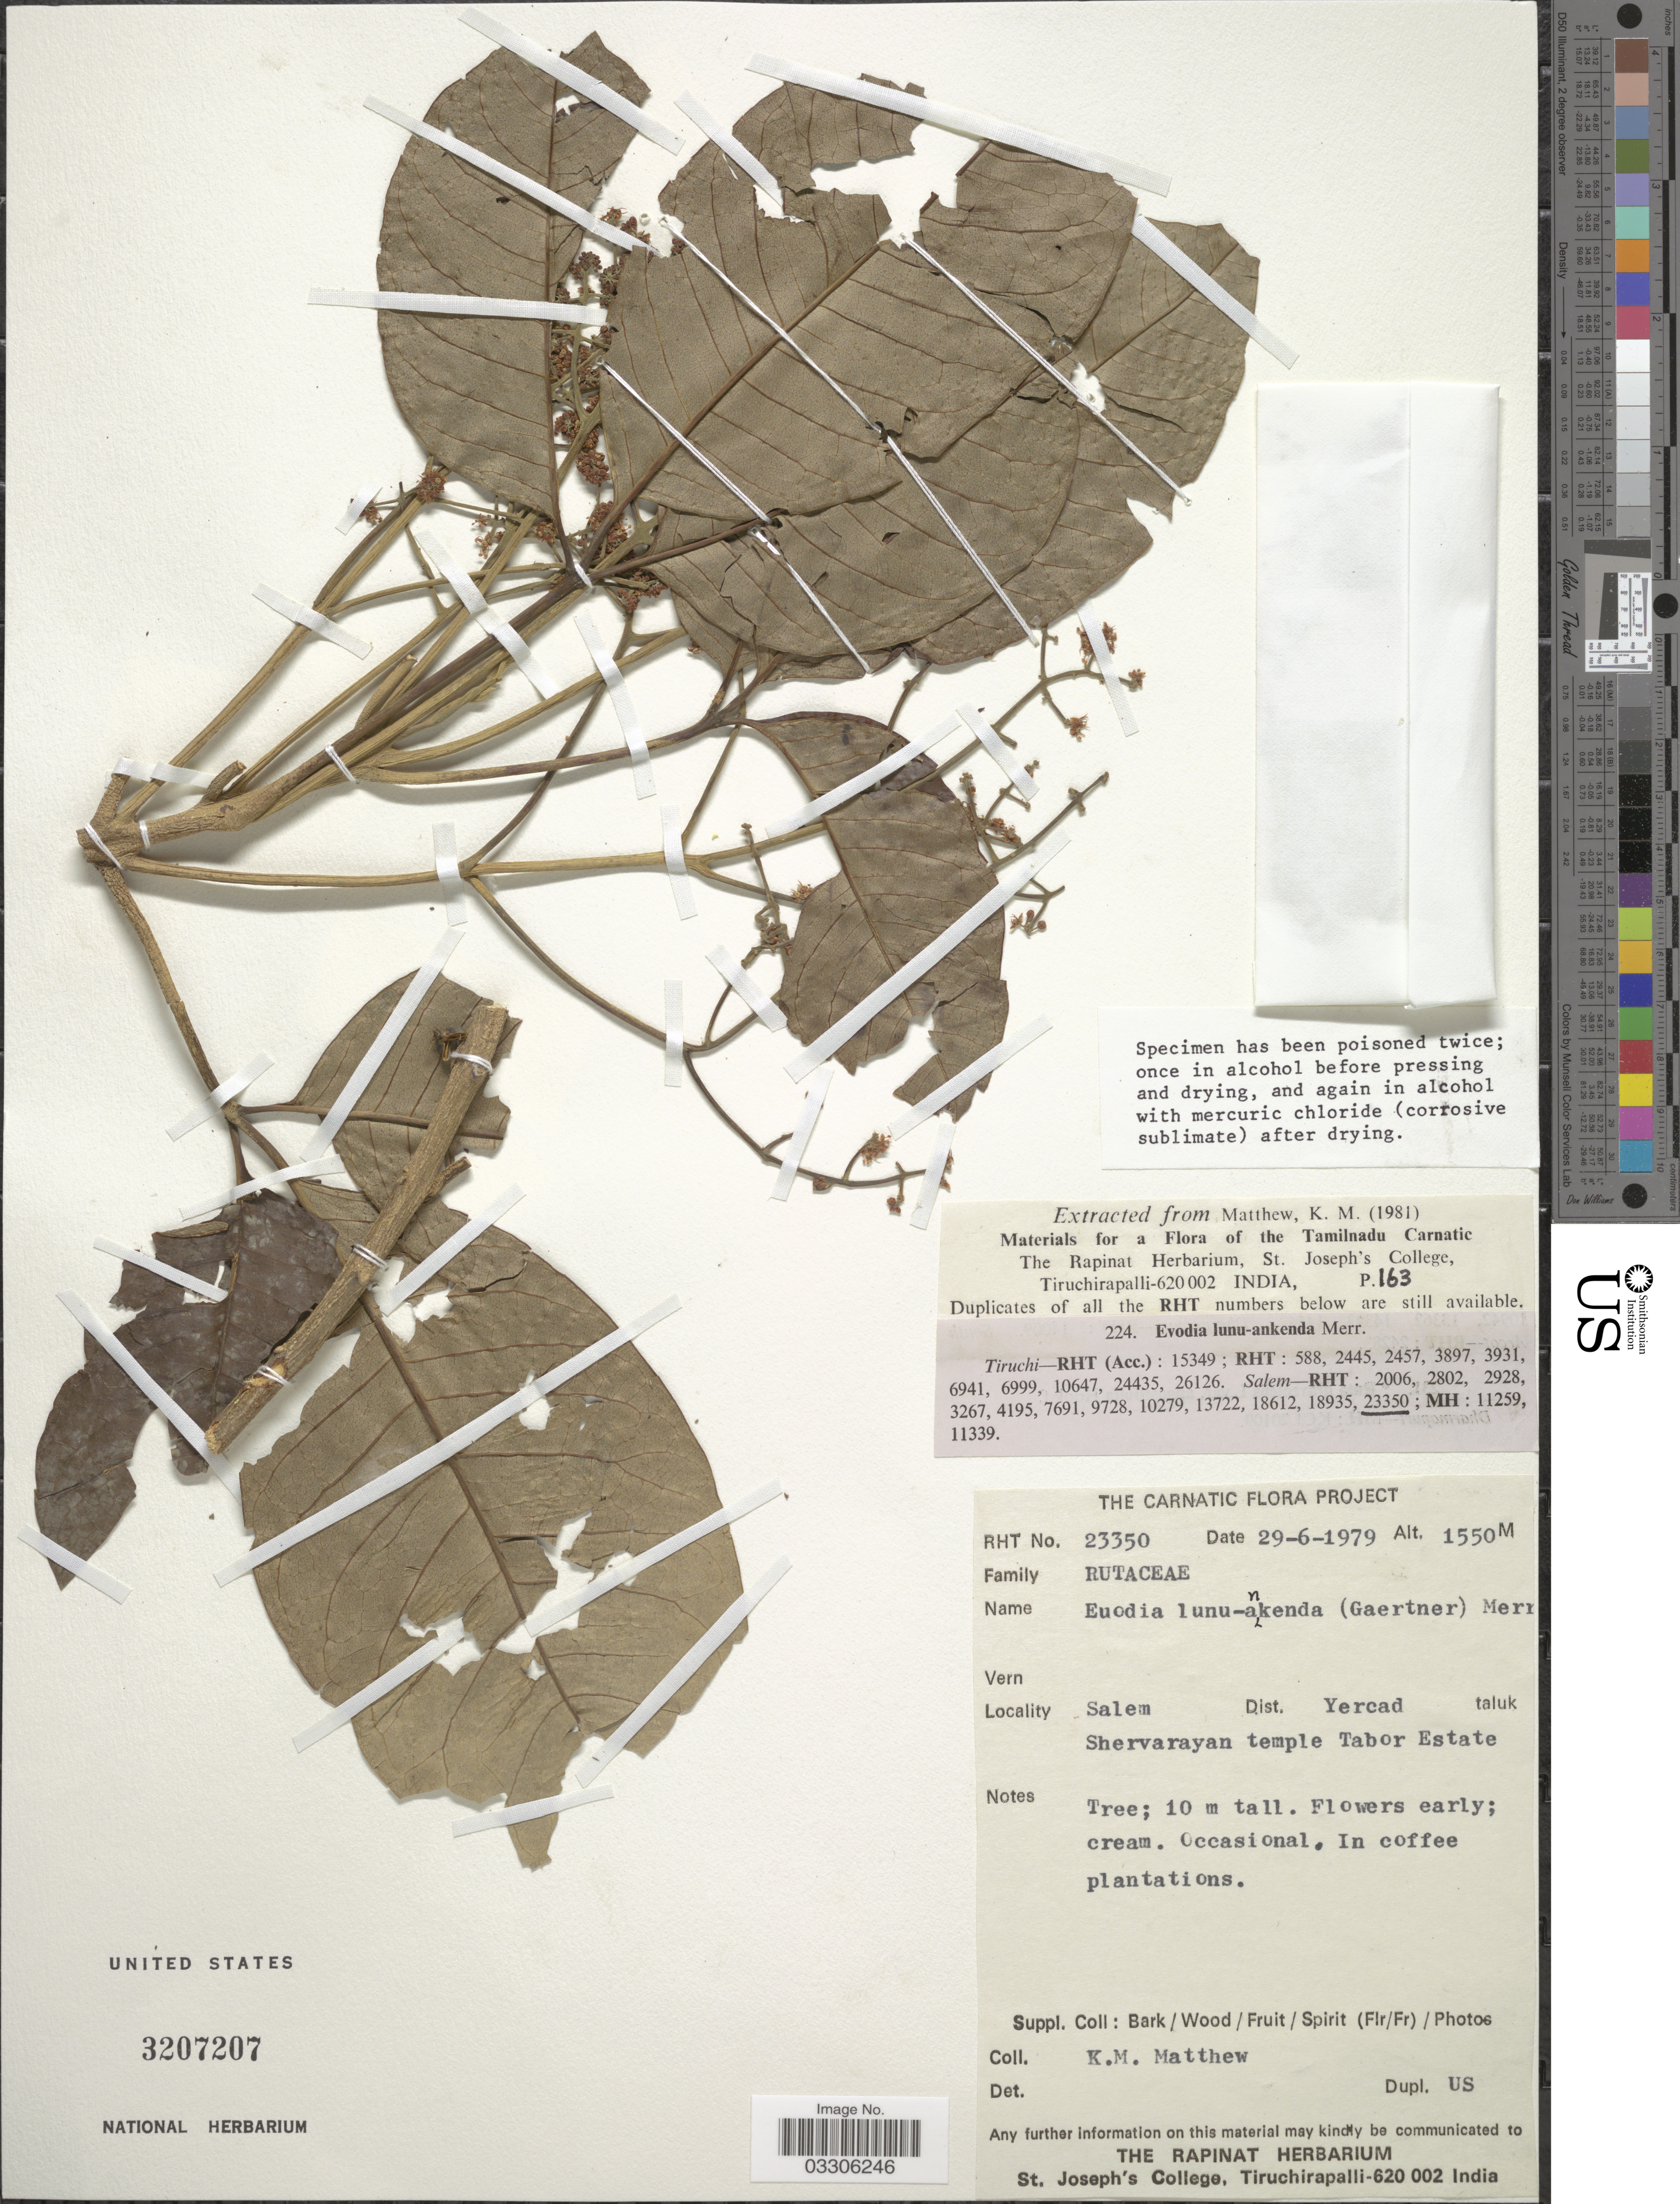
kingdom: Plantae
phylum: Tracheophyta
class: Magnoliopsida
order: Sapindales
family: Rutaceae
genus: Melicope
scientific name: Melicope lunu-ankenda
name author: (Gaertn.) T.G. Hartley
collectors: K. Mathewson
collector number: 23350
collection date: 1979-06-29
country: India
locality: Salem. Dist. Yercad. Shervarayan temple Tabor Estate.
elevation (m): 1550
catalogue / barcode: US 3207207